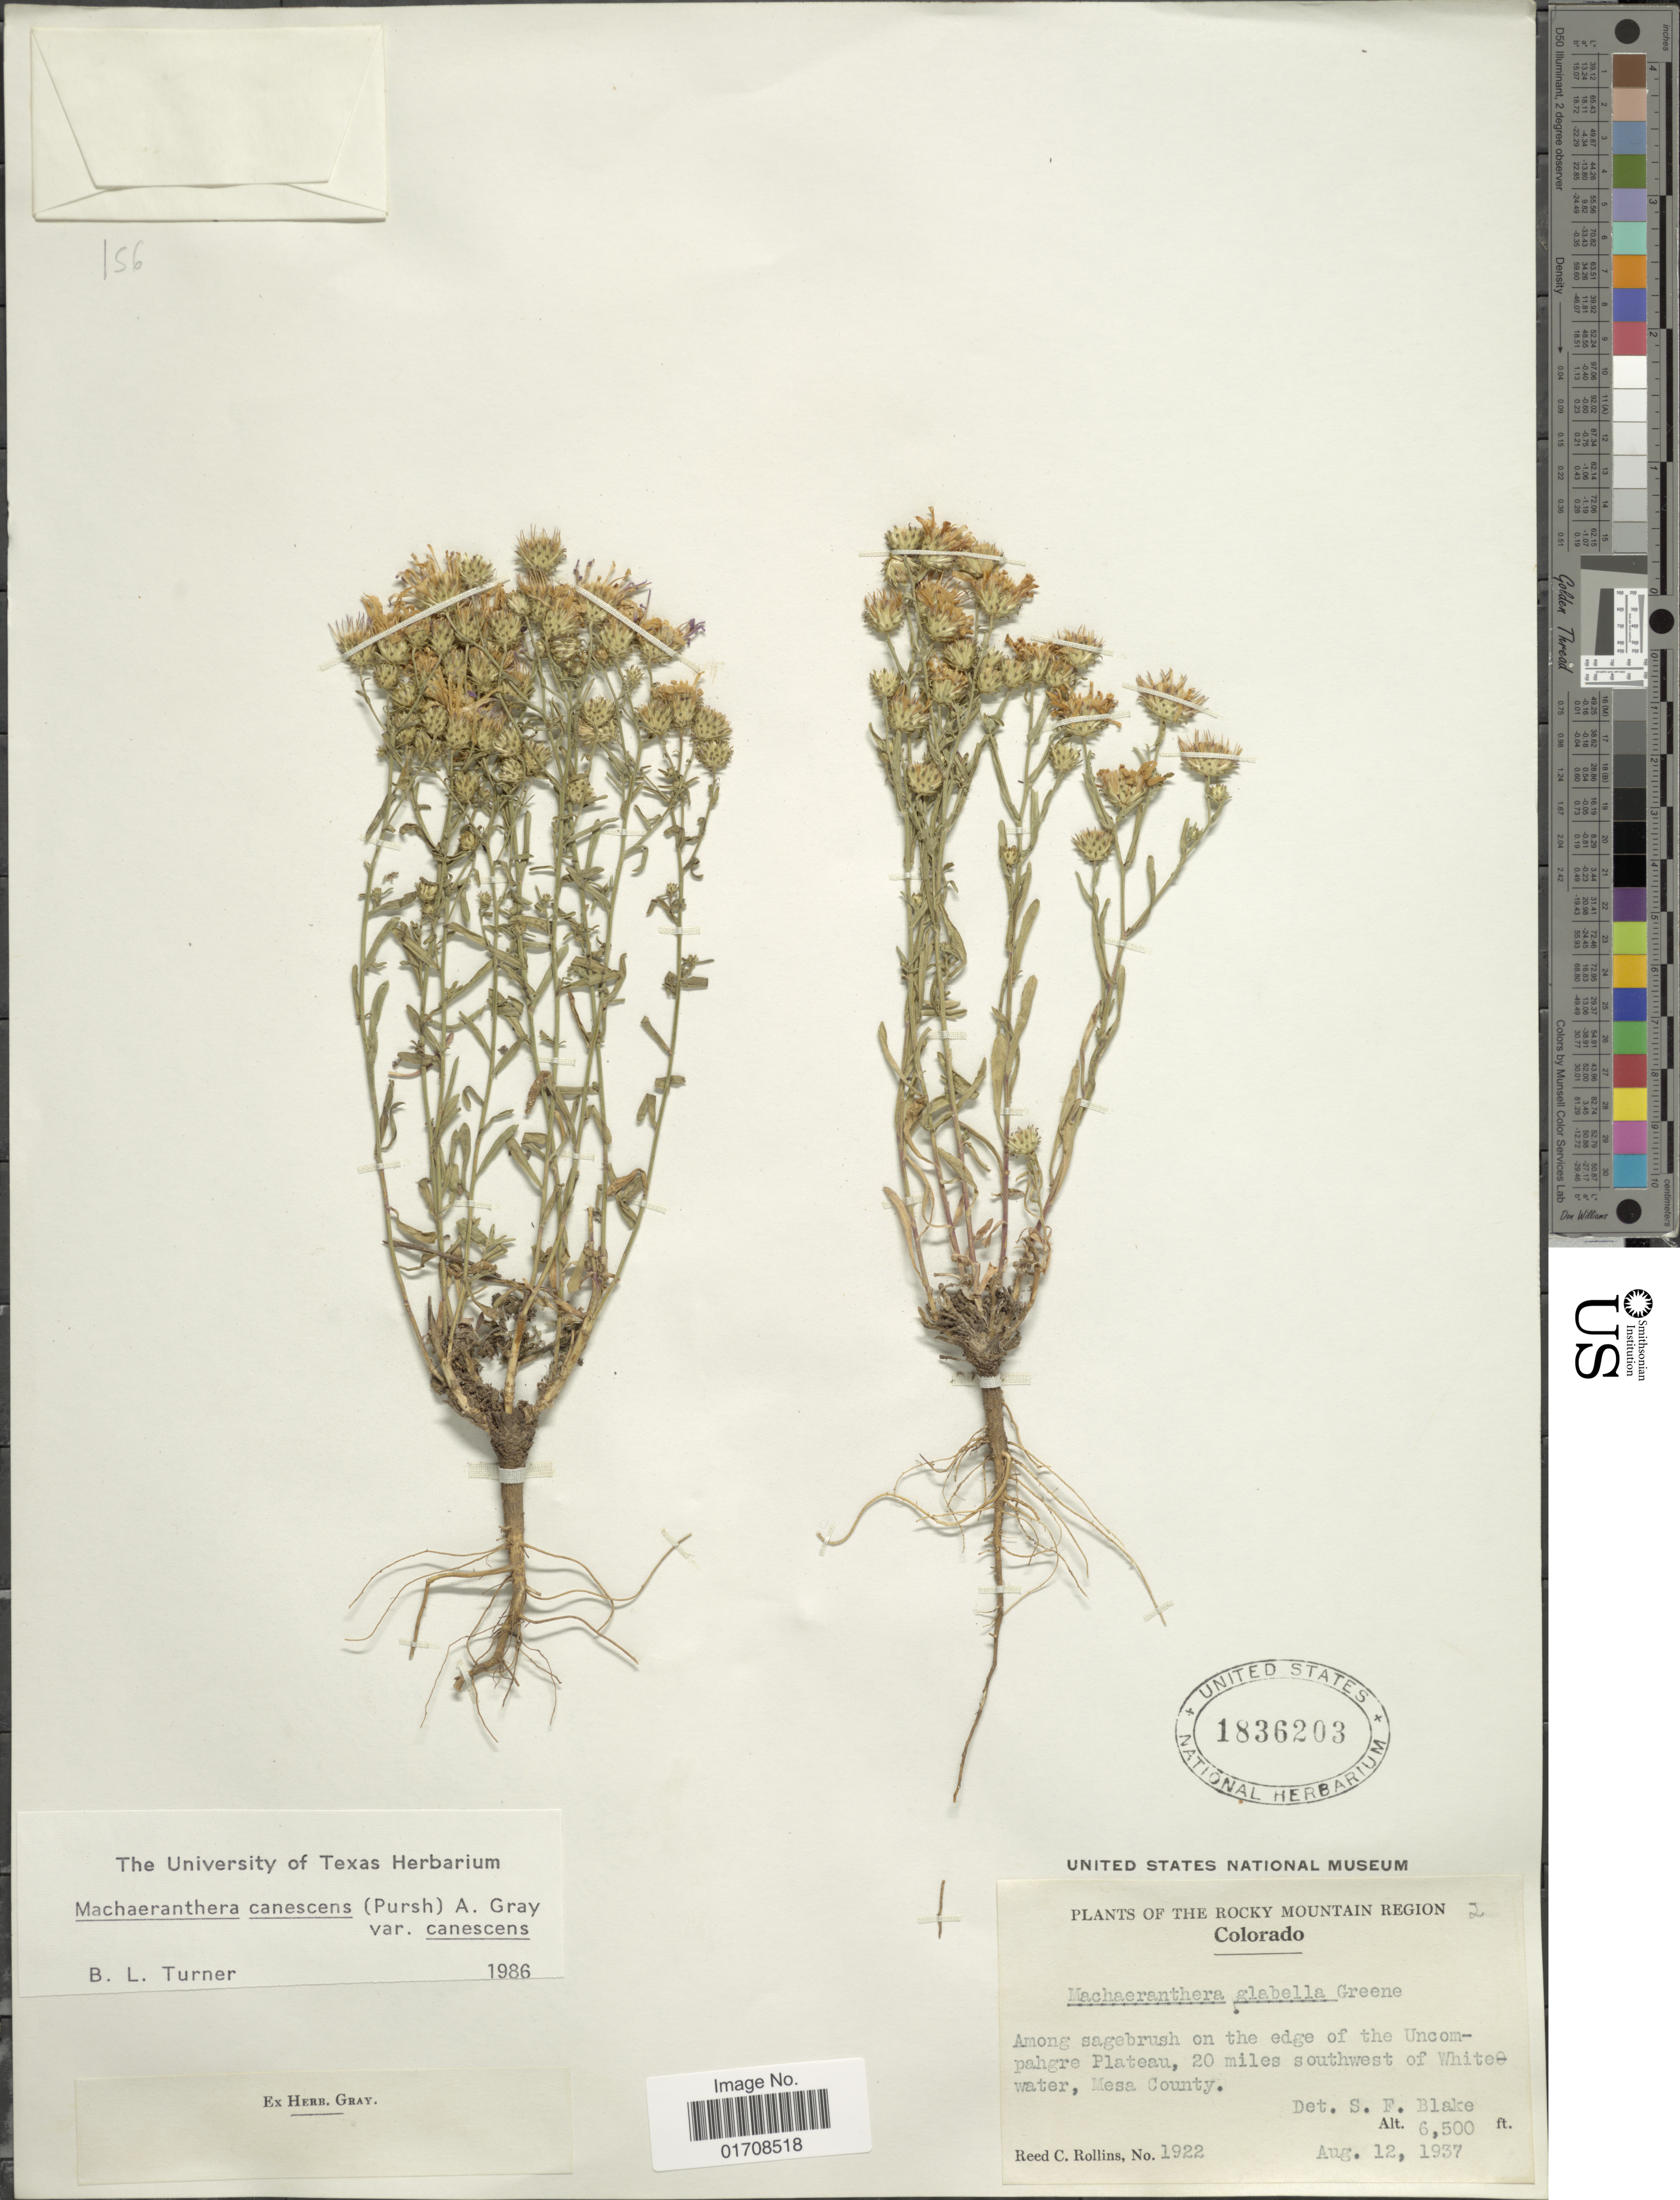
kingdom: Plantae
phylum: Tracheophyta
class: Magnoliopsida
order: Asterales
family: Asteraceae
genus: Machaeranthera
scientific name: Machaeranthera canescens var. canescens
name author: (Pursh) A. Gray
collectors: R. C. Rollins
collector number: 1922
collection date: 1937-08-12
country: United States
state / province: Colorado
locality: On the edge of the Uncompahgre Plateau, 20 miles southwest of Whitewater, Mesa County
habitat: among sagebrush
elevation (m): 1981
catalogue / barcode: US 1836203